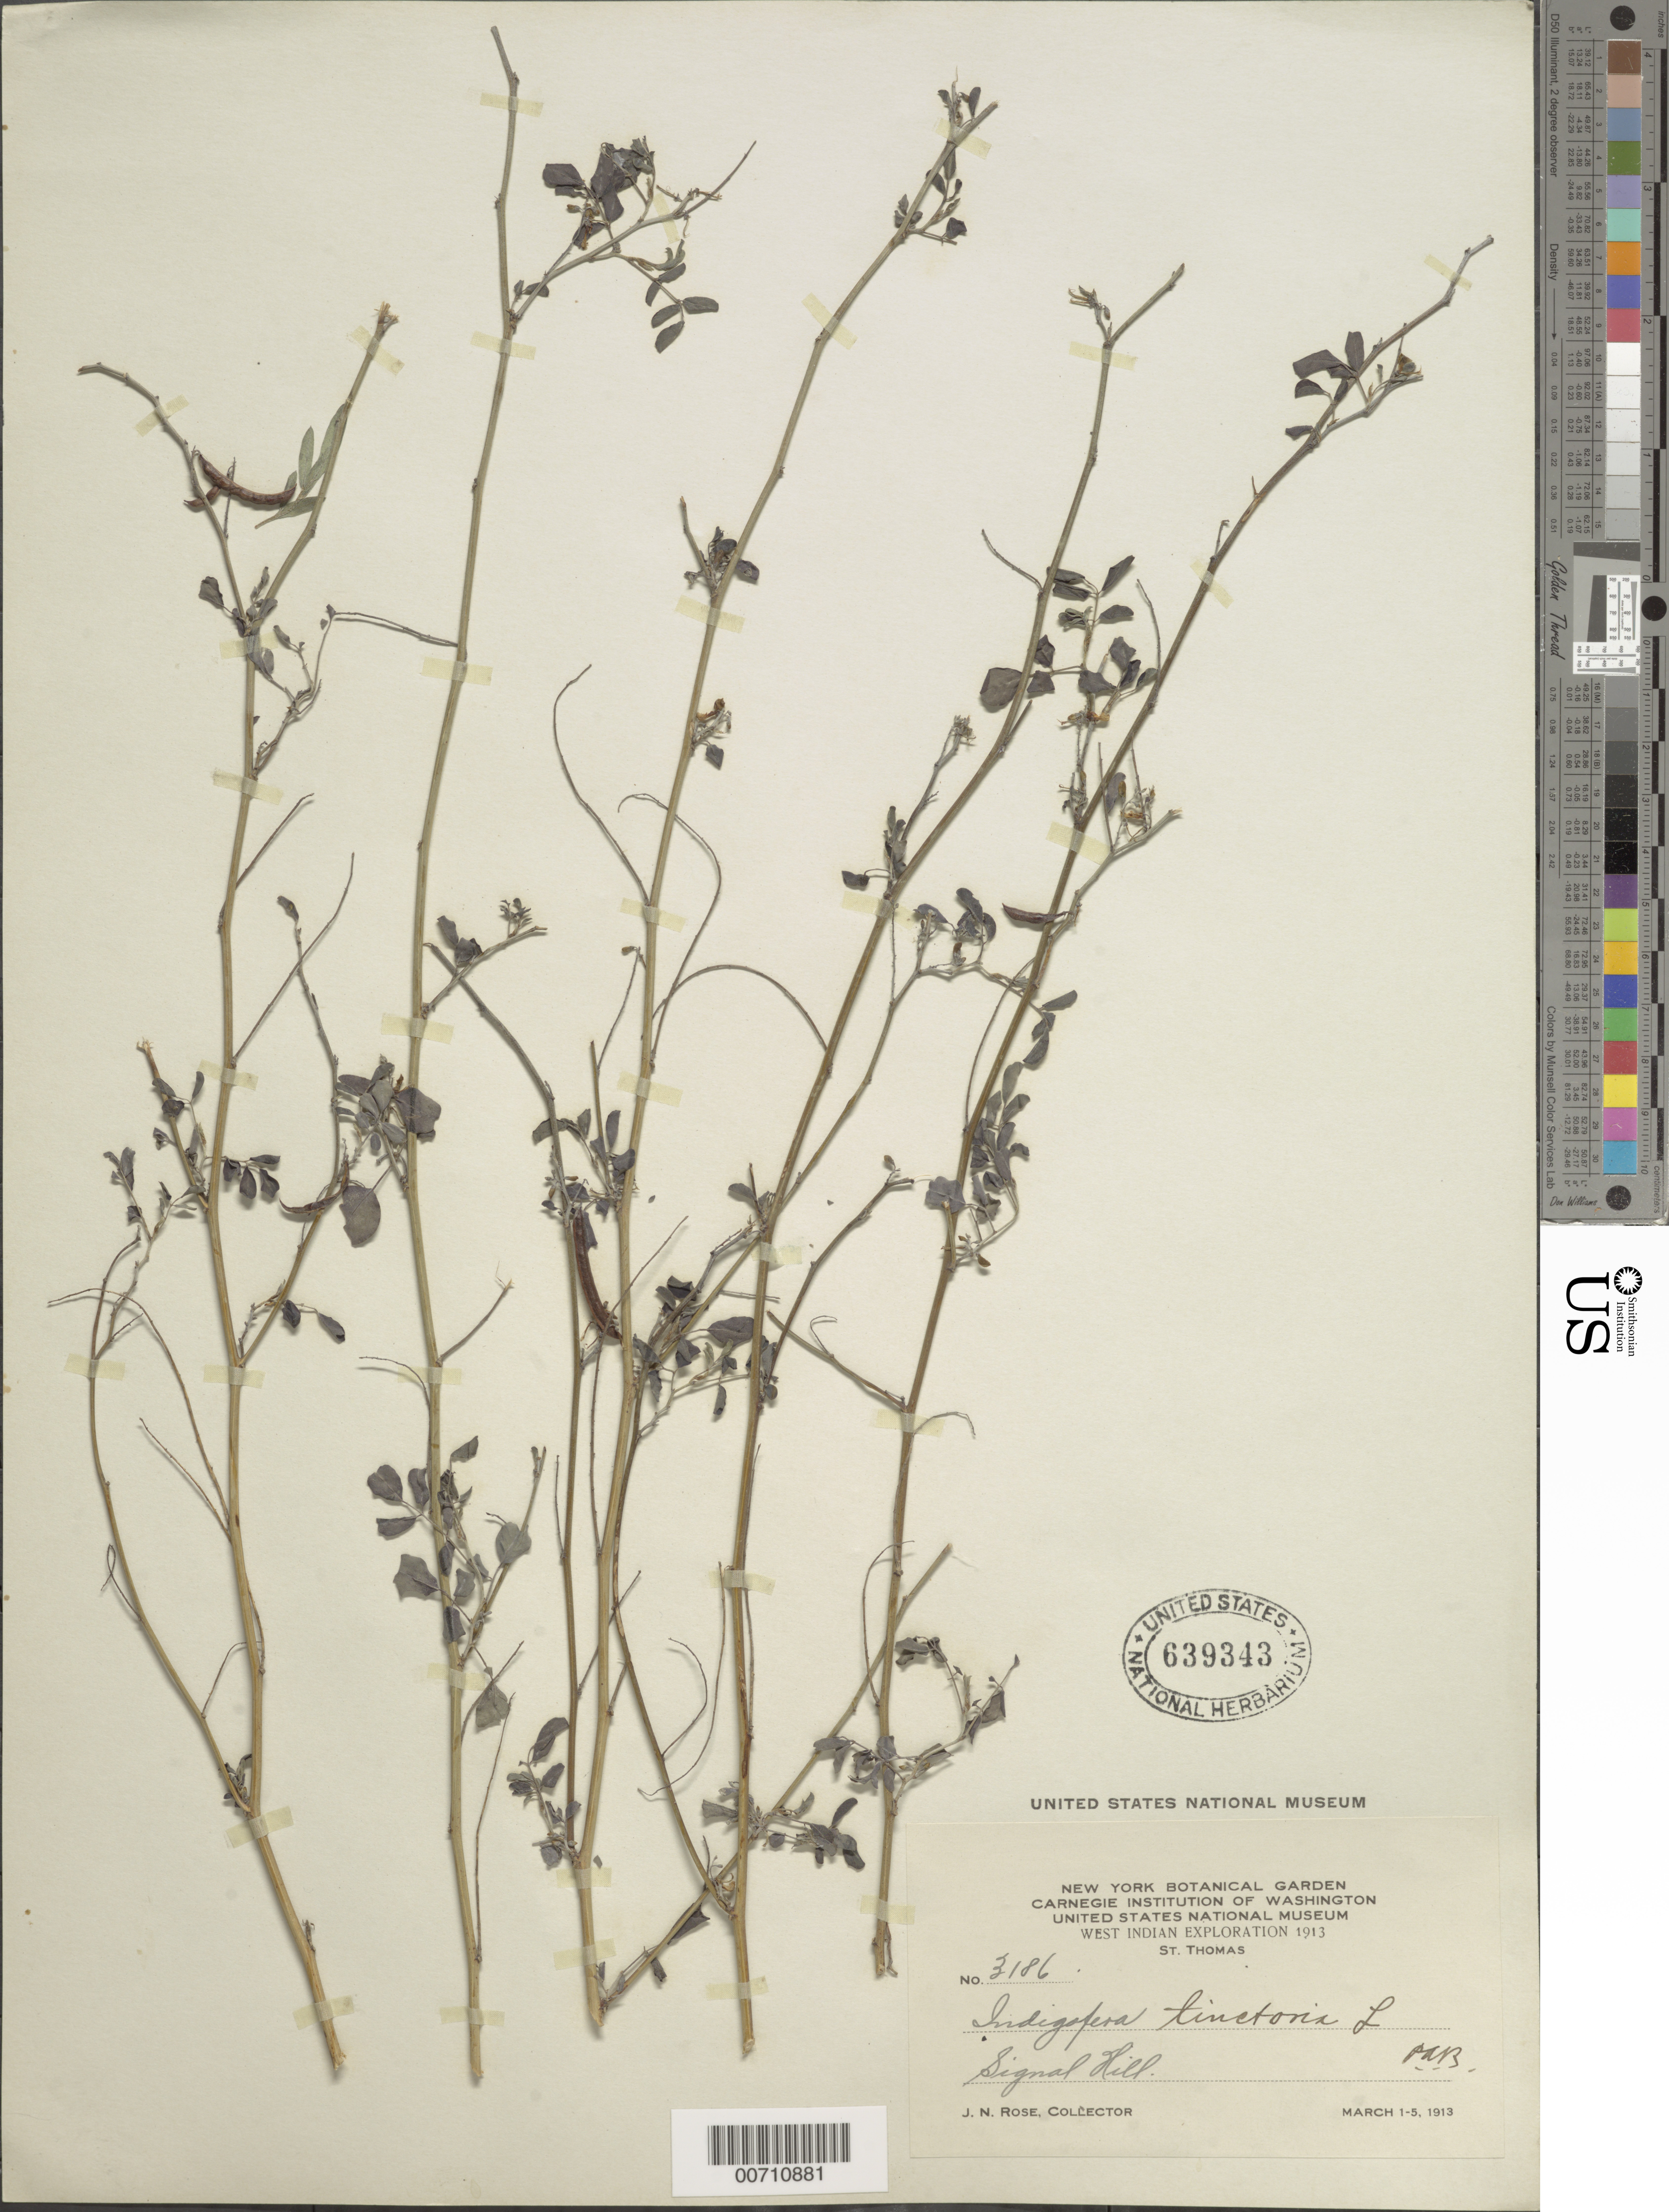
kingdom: Plantae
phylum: Tracheophyta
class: Magnoliopsida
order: Fabales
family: Fabaceae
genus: Indigofera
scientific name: Indigofera tinctoria sensu Naves non L.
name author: Naves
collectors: J. N. Rose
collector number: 3186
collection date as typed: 01 Mar 1913 to 05 Mar 1913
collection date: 1913-03-01/1913-03-05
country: U.S. Virgin Islands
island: St. Thomas Island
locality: Signal Hill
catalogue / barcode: US 639343